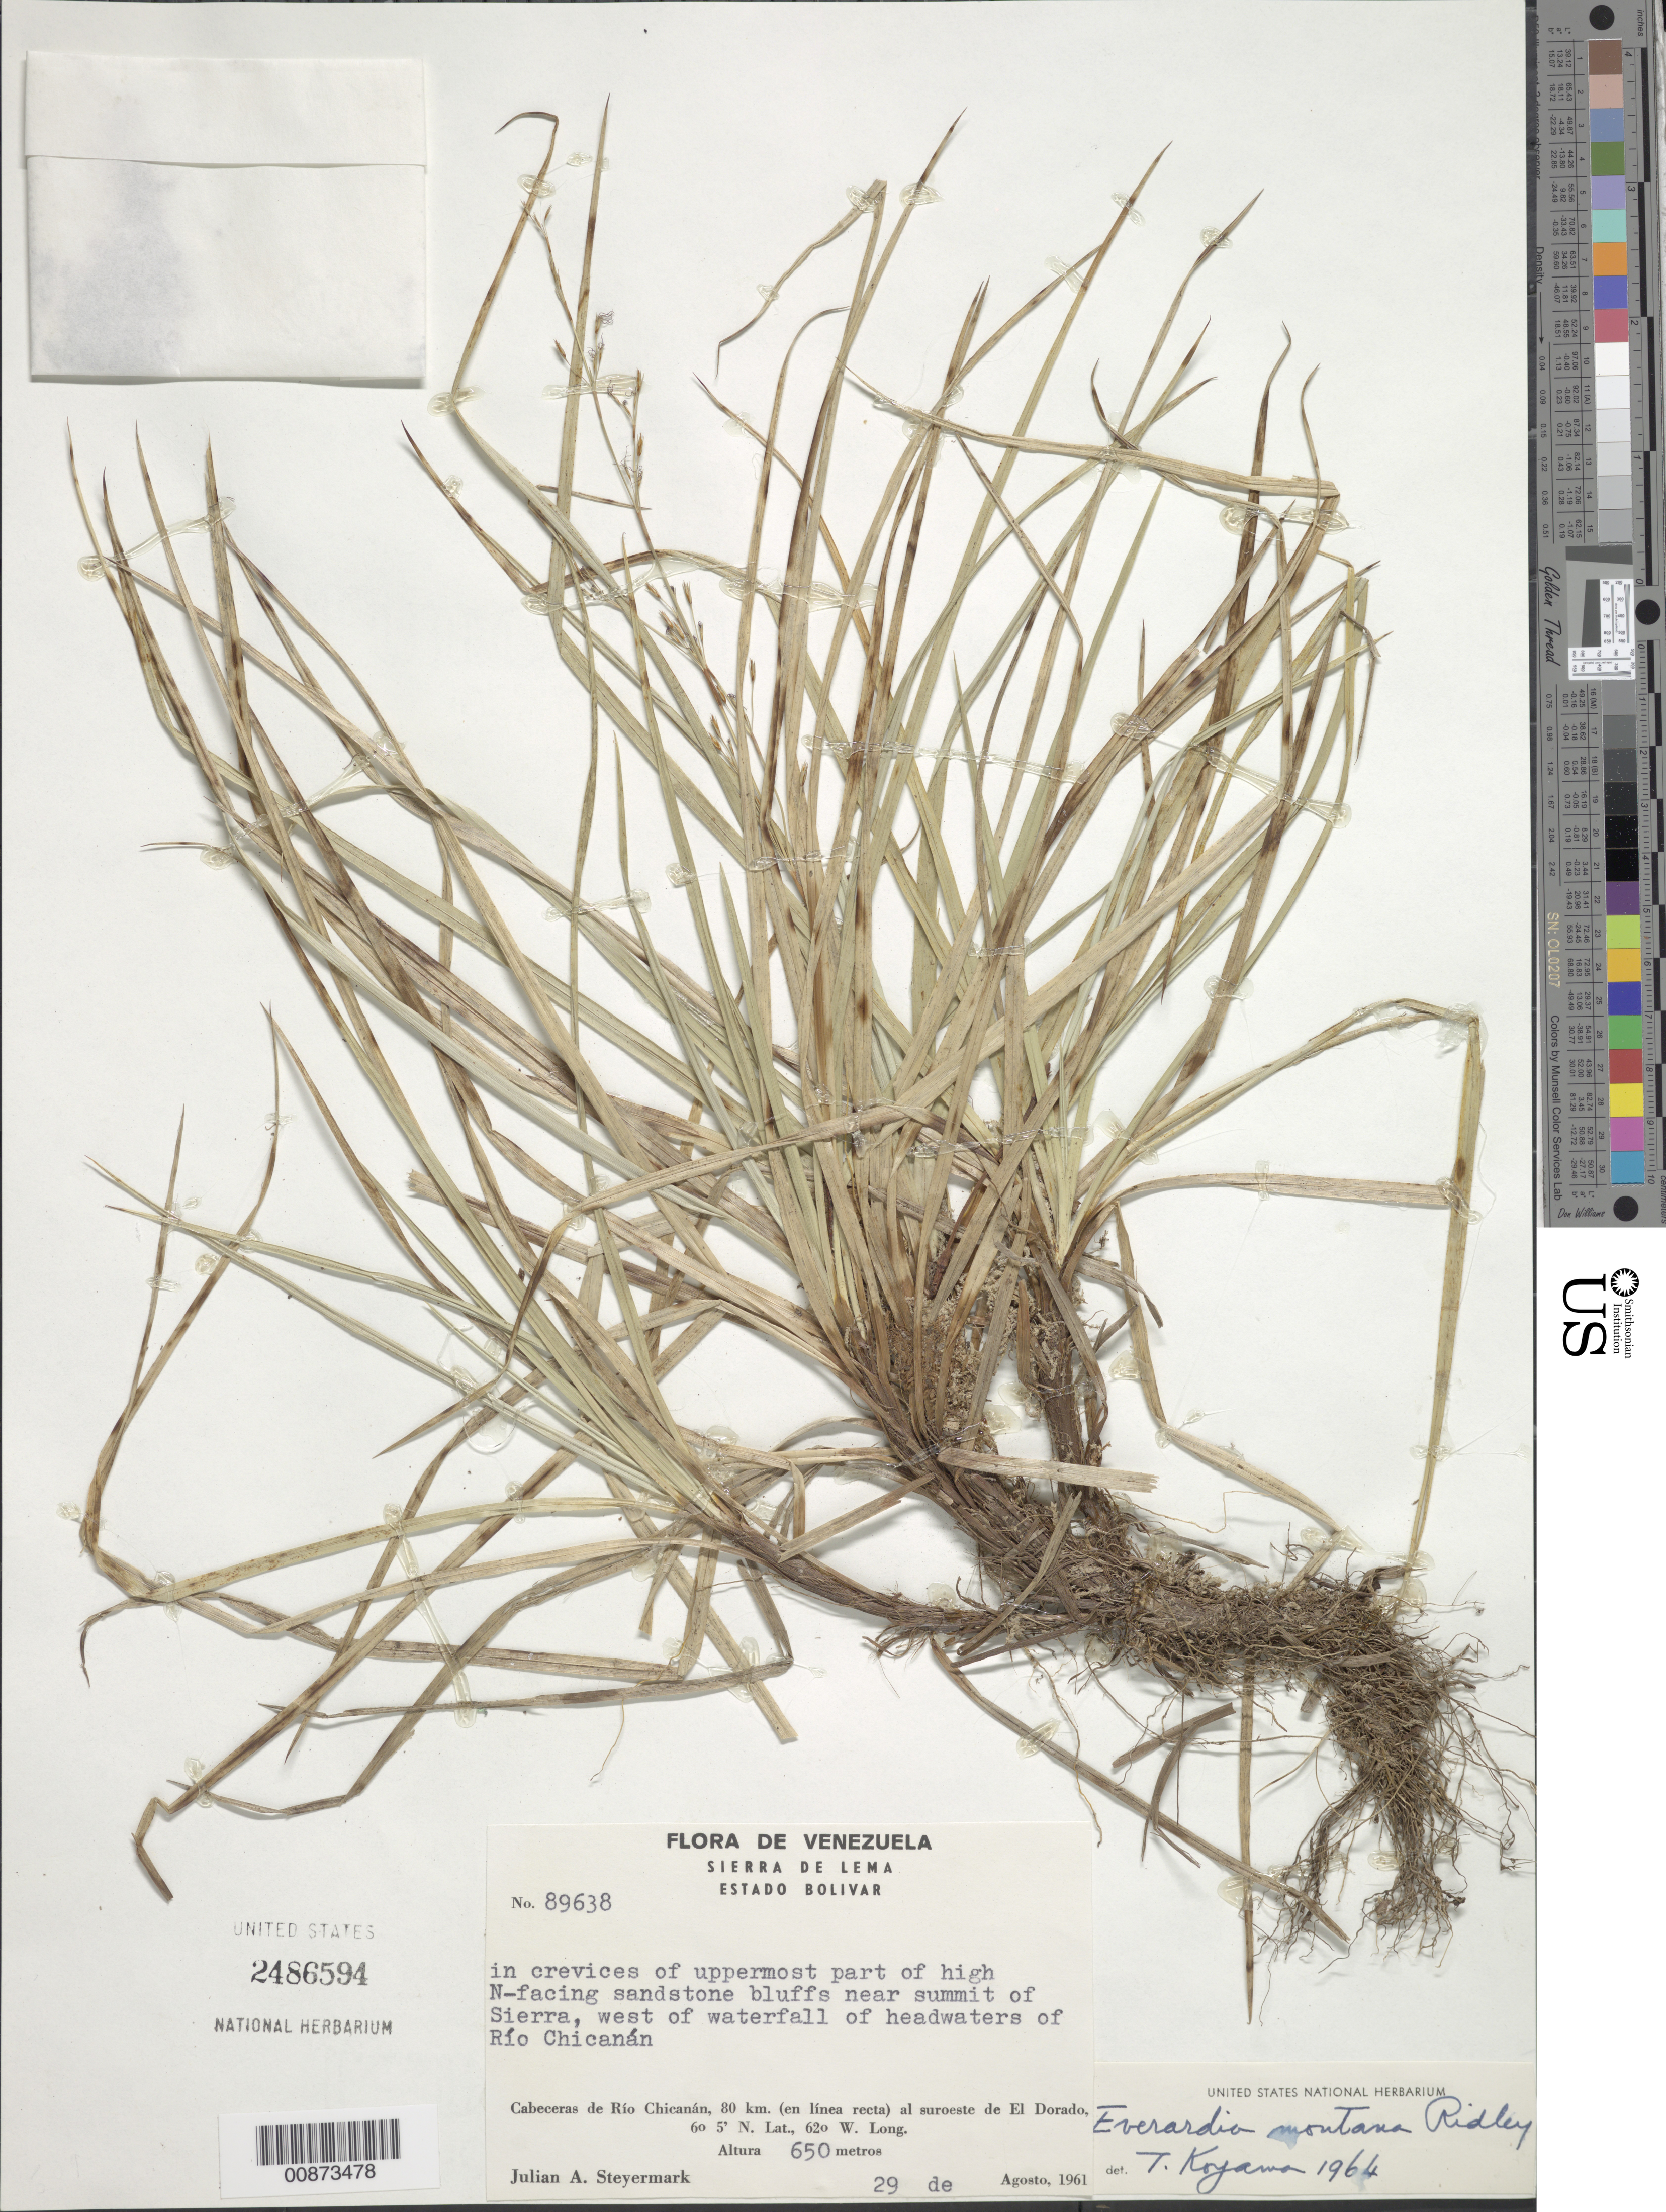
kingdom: Plantae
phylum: Tracheophyta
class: Liliopsida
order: Poales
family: Cyperaceae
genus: Cephalocarpus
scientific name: Cephalocarpus diffusus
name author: (T. Koyama & Maguire) S.M. Costa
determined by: Strong, Mark T., (BOT), Smithsonian Institution - National Museum of Natural History (UNITED STATES)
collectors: J. Steyermark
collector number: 89638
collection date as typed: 29-Aug-61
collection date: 1961-08-29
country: Venezuela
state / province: Bolívar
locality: Sierra de Lema, Cabeceras de Río Chicanán, 80 km in straight line to SW of El Dorado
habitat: Crevices of uppermost part of high N-facing sandstone bluffs near summit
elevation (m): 650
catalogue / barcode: US 2486594